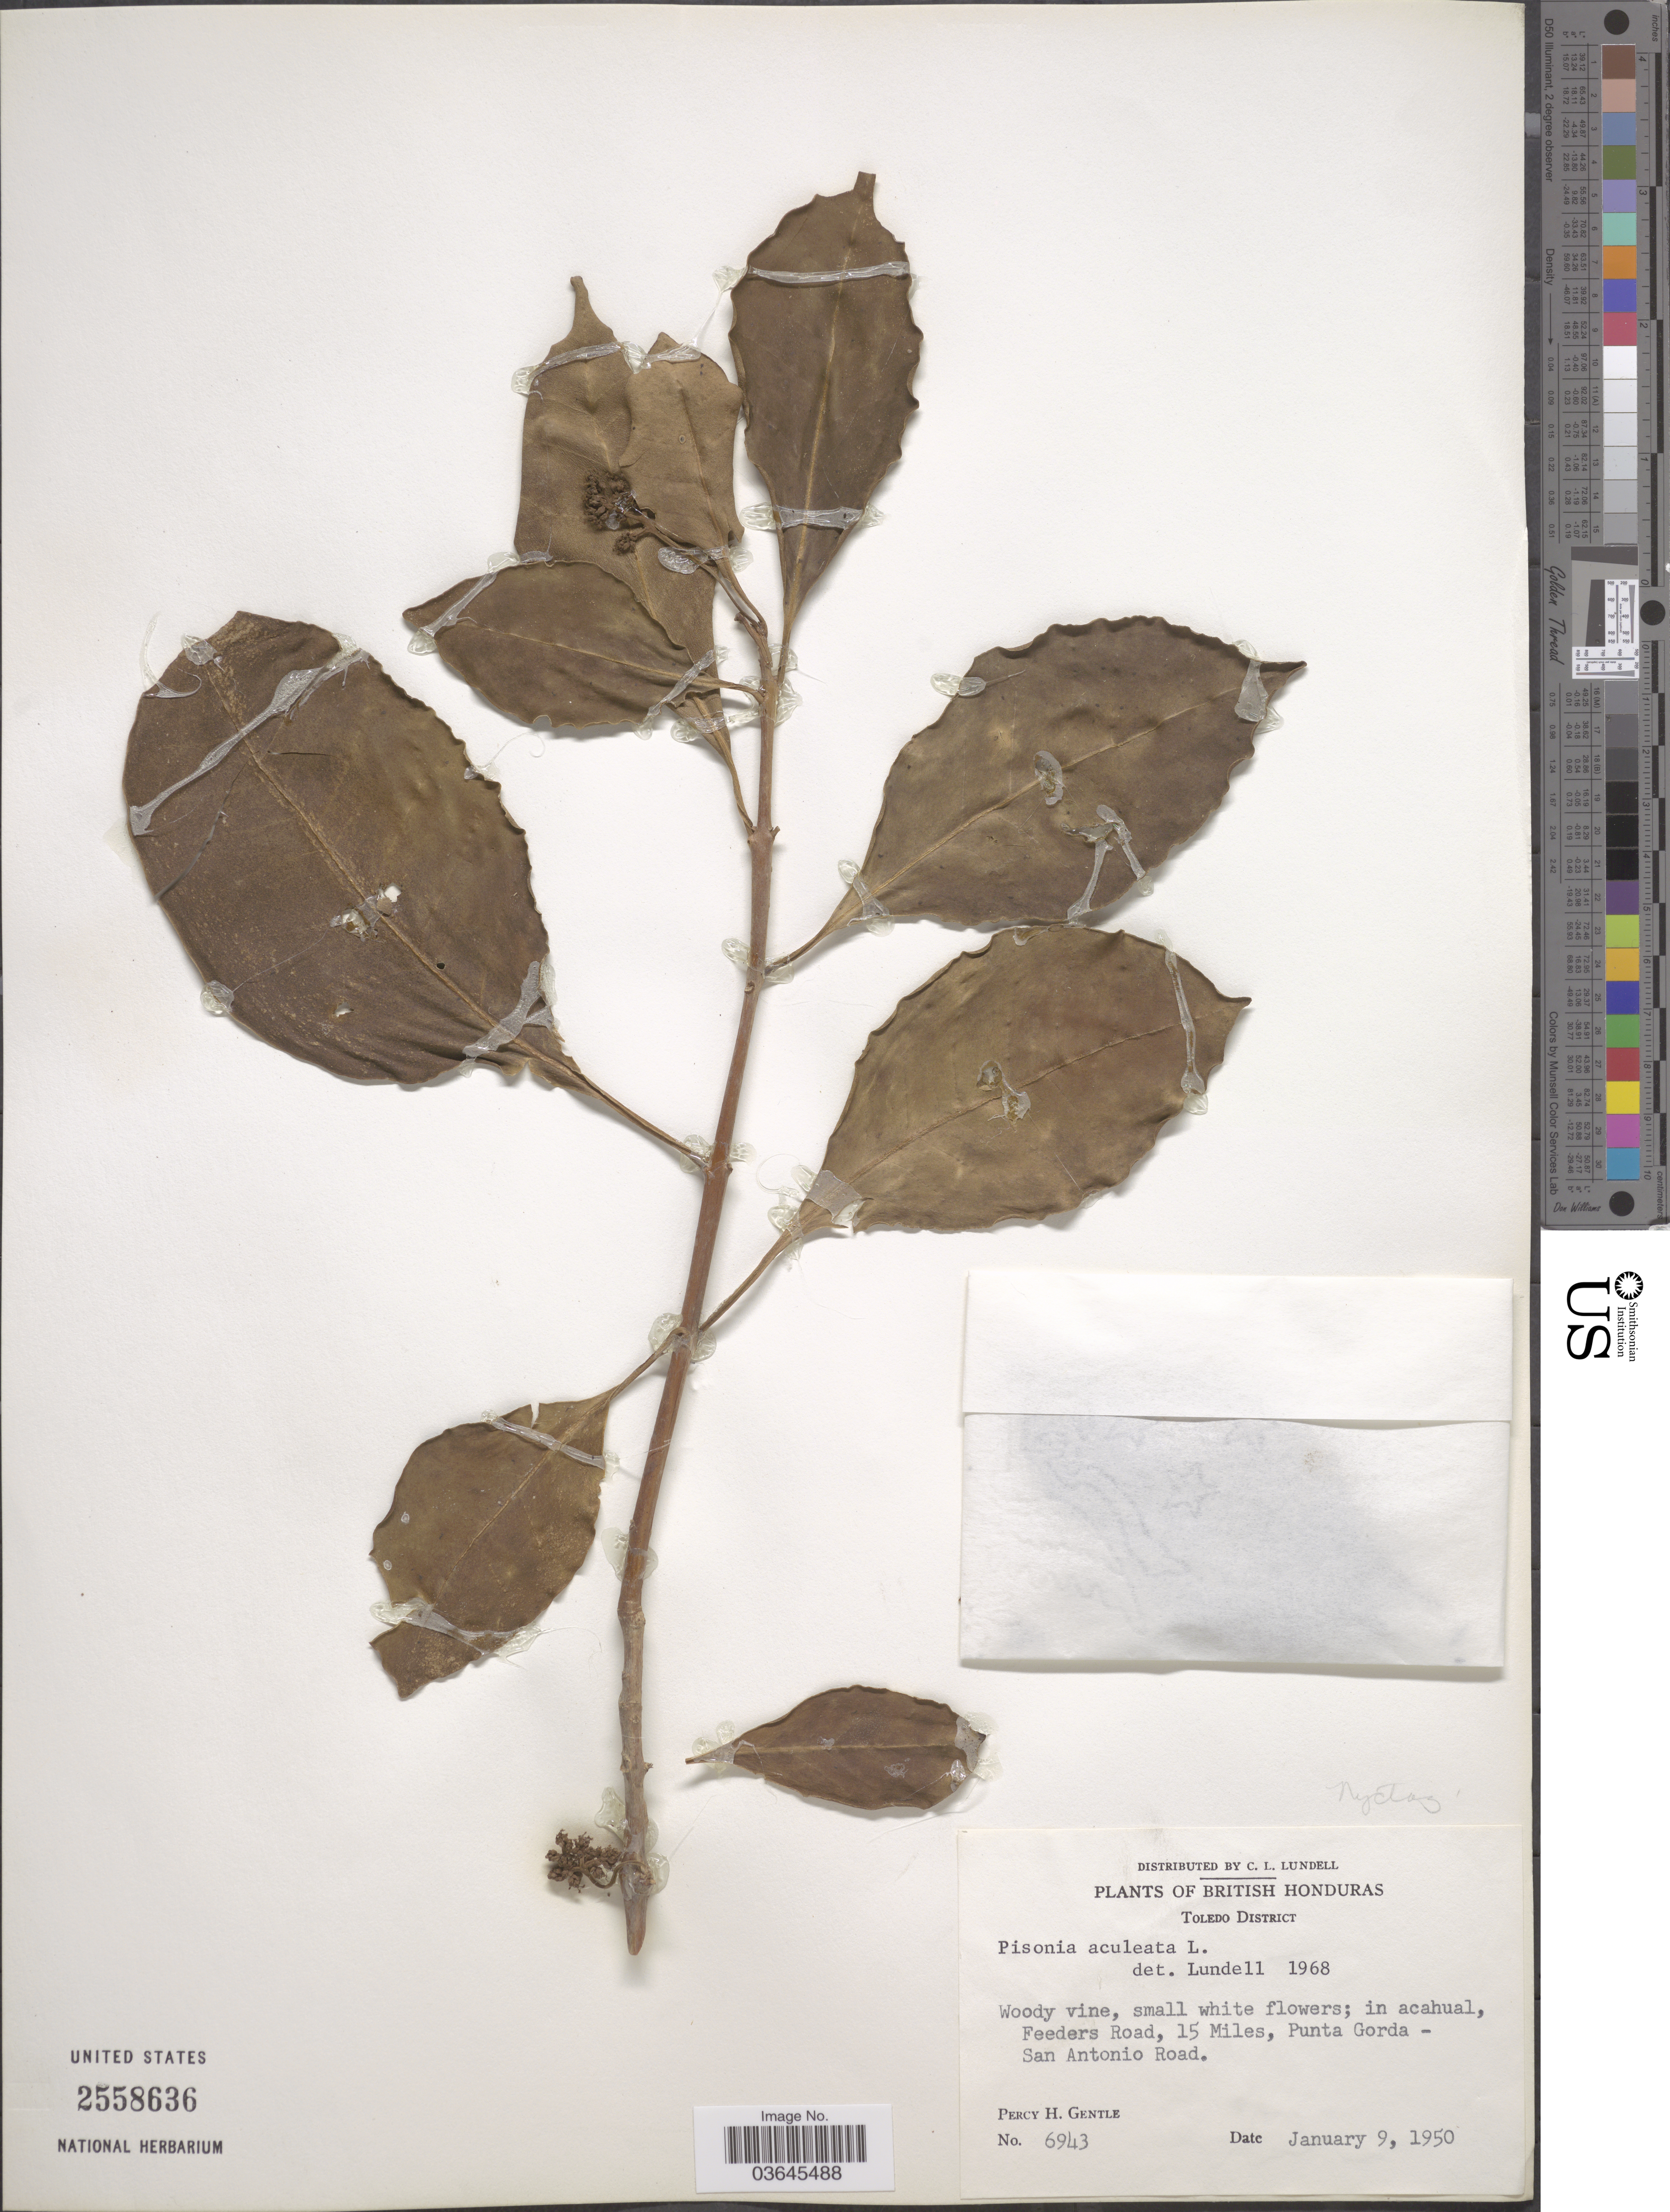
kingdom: Plantae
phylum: Tracheophyta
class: Magnoliopsida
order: Caryophyllales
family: Nyctaginaceae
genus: Pisonia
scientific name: Pisonia aculeata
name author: L.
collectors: P. H. Gentle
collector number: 6943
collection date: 1950-01-09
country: Belize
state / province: Toledo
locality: British Honduras. Toledo District. Feeders Road, 15 Miles, Punta Gorda - San Antonio Road.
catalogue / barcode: US 2558636